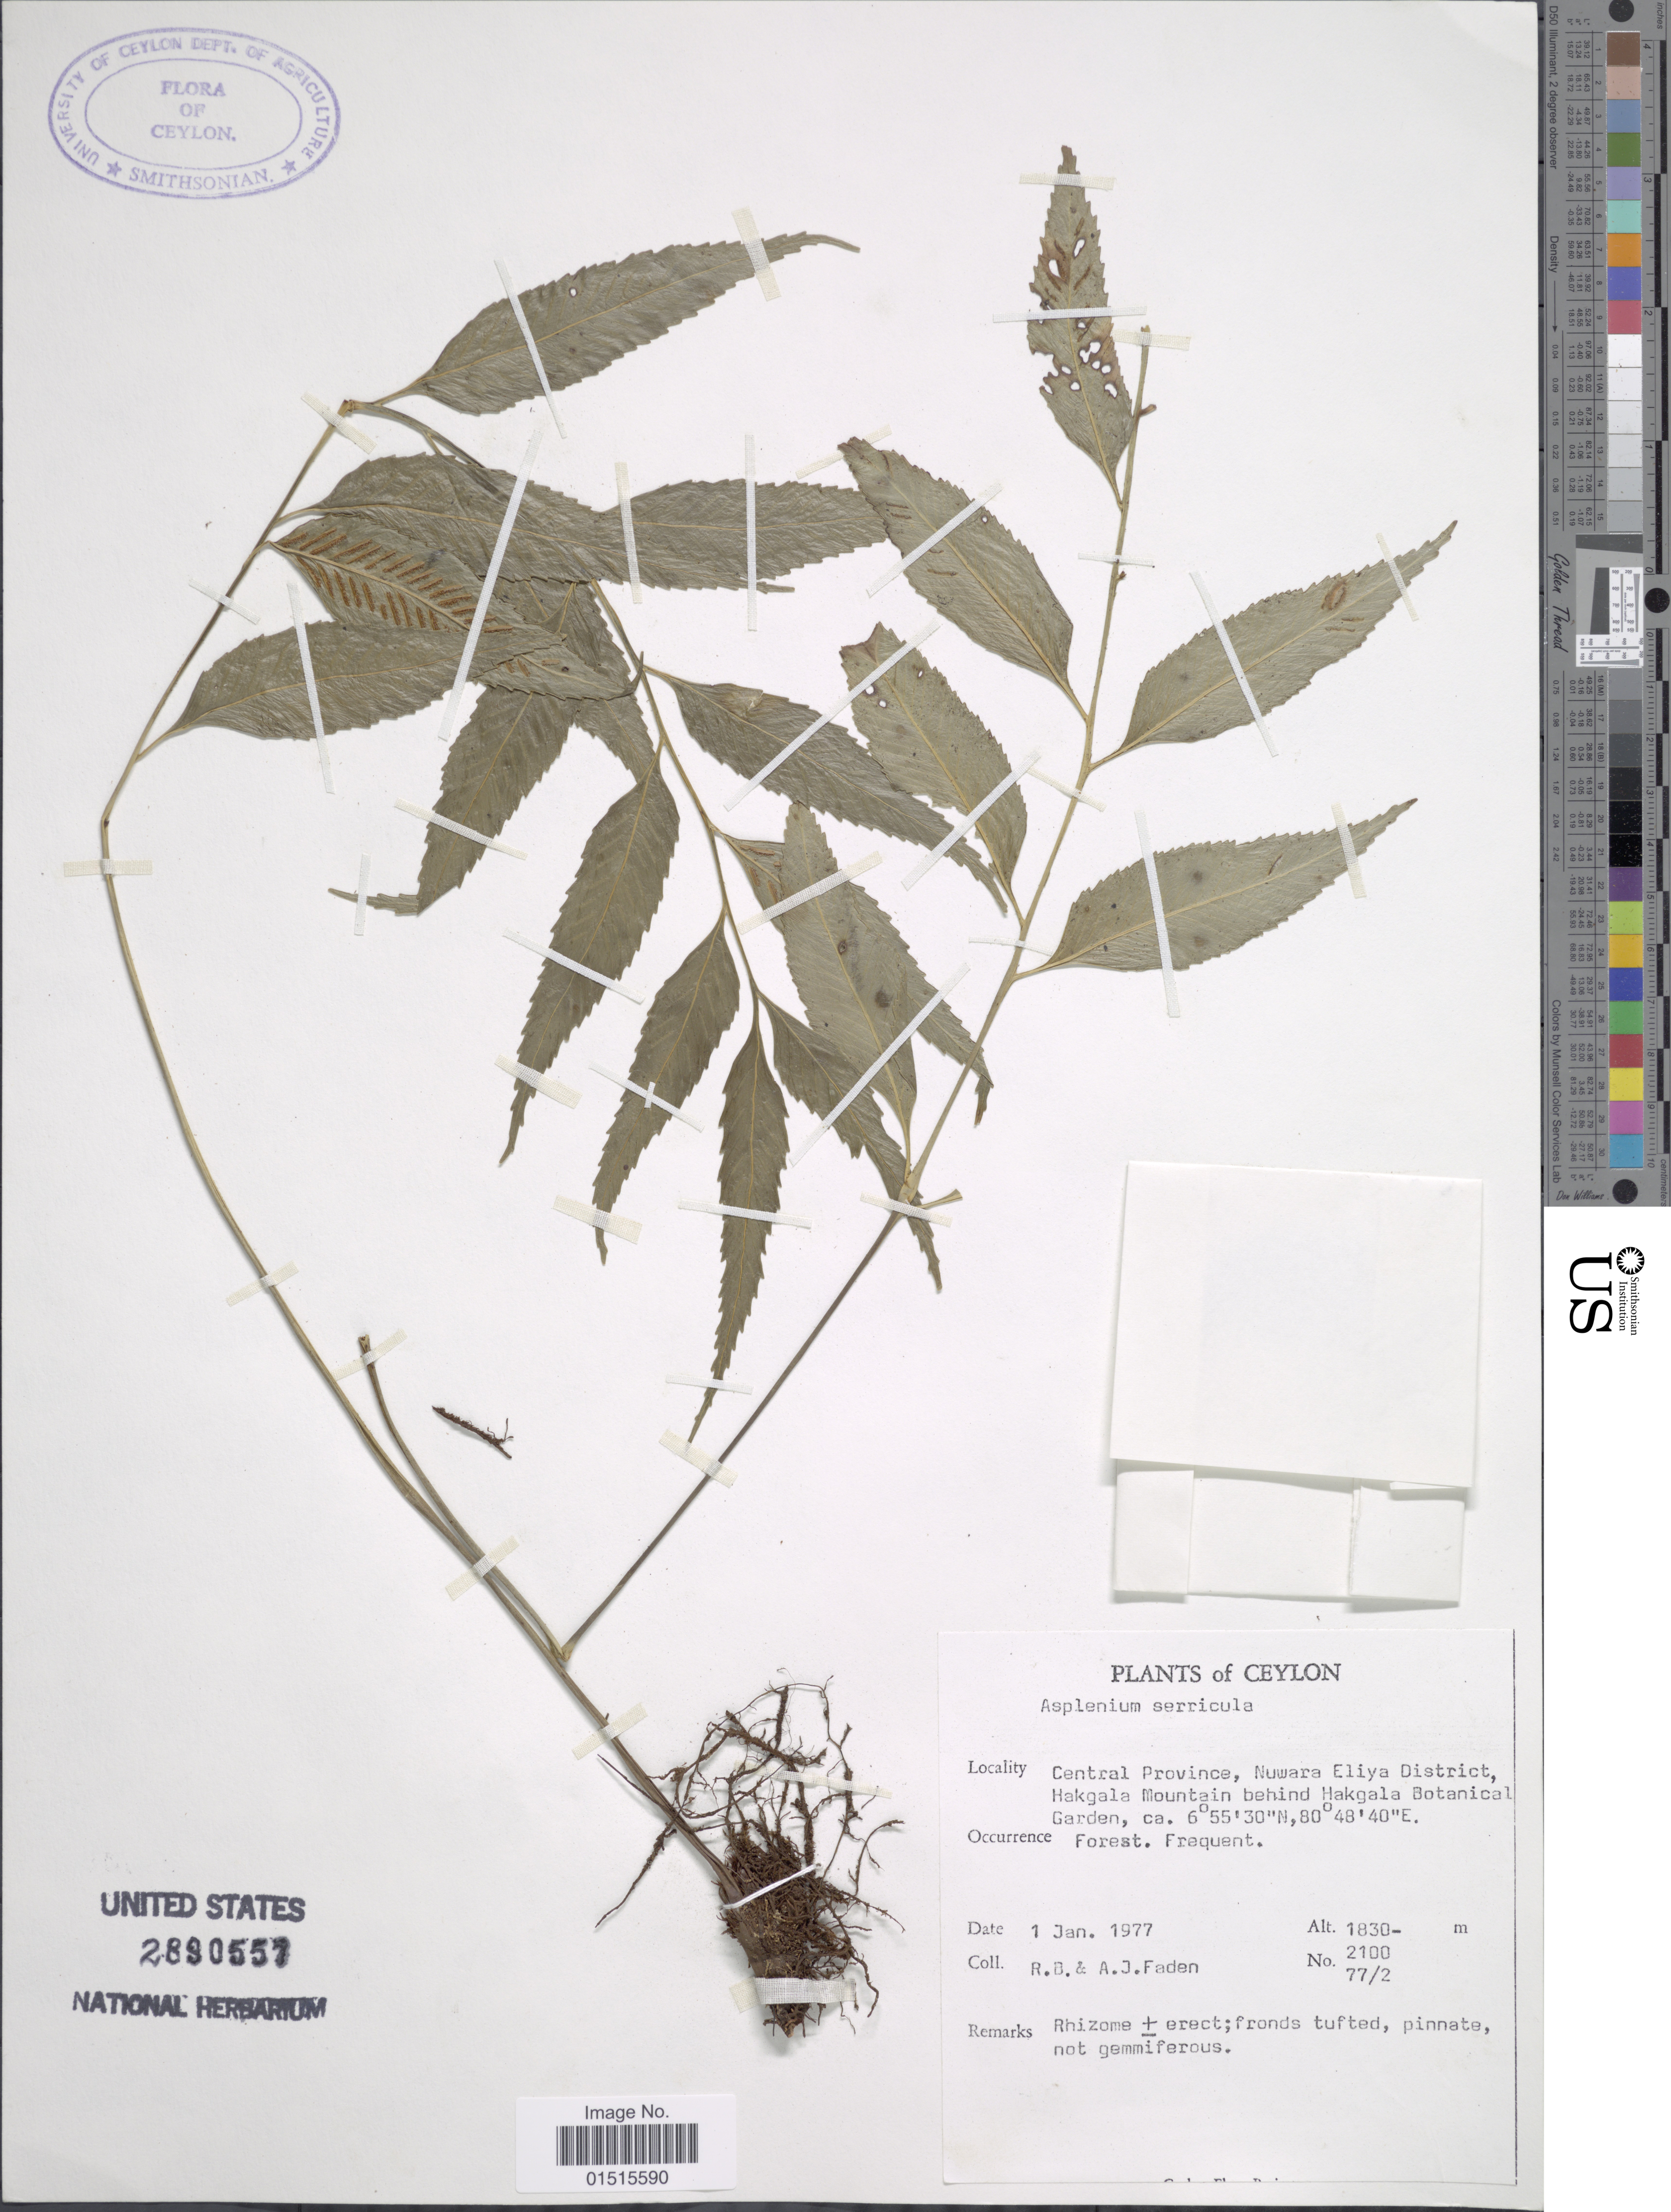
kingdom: Plantae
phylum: Tracheophyta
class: Polypodiopsida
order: Polypodiales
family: Aspleniaceae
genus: Asplenium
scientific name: Asplenium serricula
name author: Fée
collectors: R. B. Faden & A. J. Faden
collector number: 77/2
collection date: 1977-01-01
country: Sri Lanka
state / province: Central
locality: Ceylon, Nuwara Eliya District, Hakgala Mountain behind Hakgala Botanical Garden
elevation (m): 1830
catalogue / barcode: US 2880557